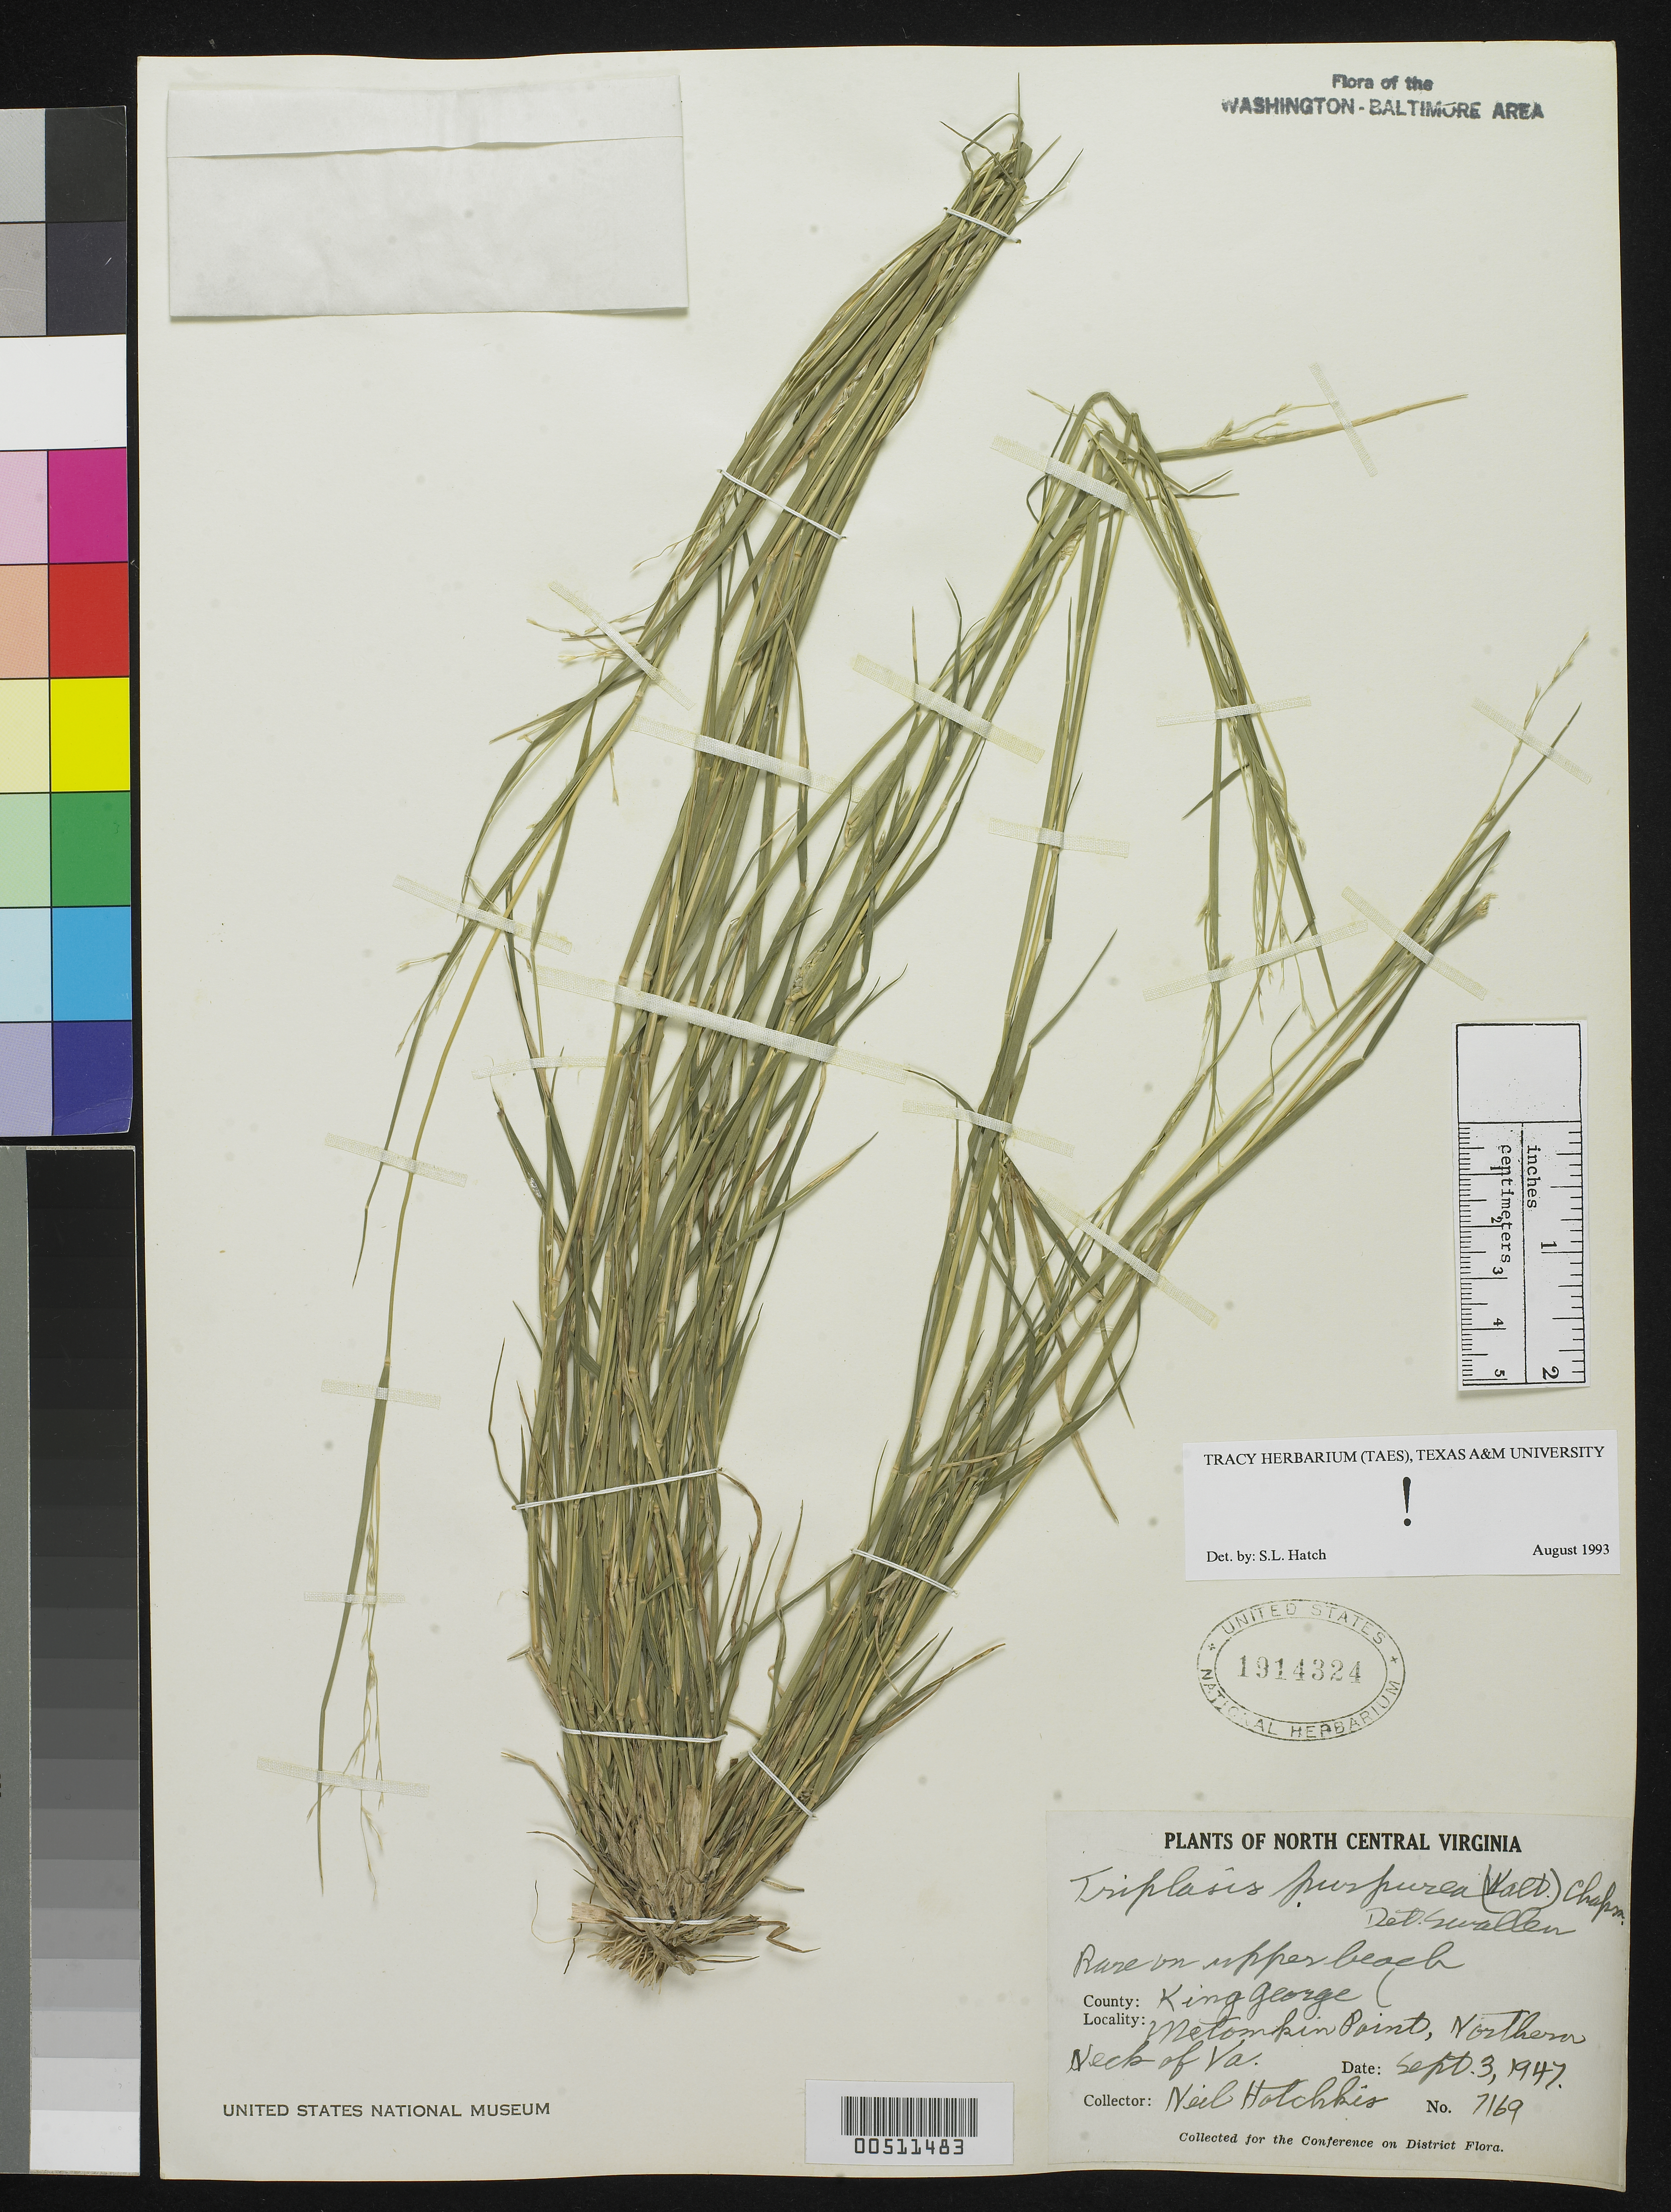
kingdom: Plantae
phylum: Tracheophyta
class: Liliopsida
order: Poales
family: Poaceae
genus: Triplasis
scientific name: Triplasis purpurea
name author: (Walter) Chapm.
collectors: N. Hotchkiss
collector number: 7169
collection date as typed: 03 Sep 1947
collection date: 1947-09-03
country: United States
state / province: Virginia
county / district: King George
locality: Metomkin Point, Northern Neck of Va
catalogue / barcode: US 1914324